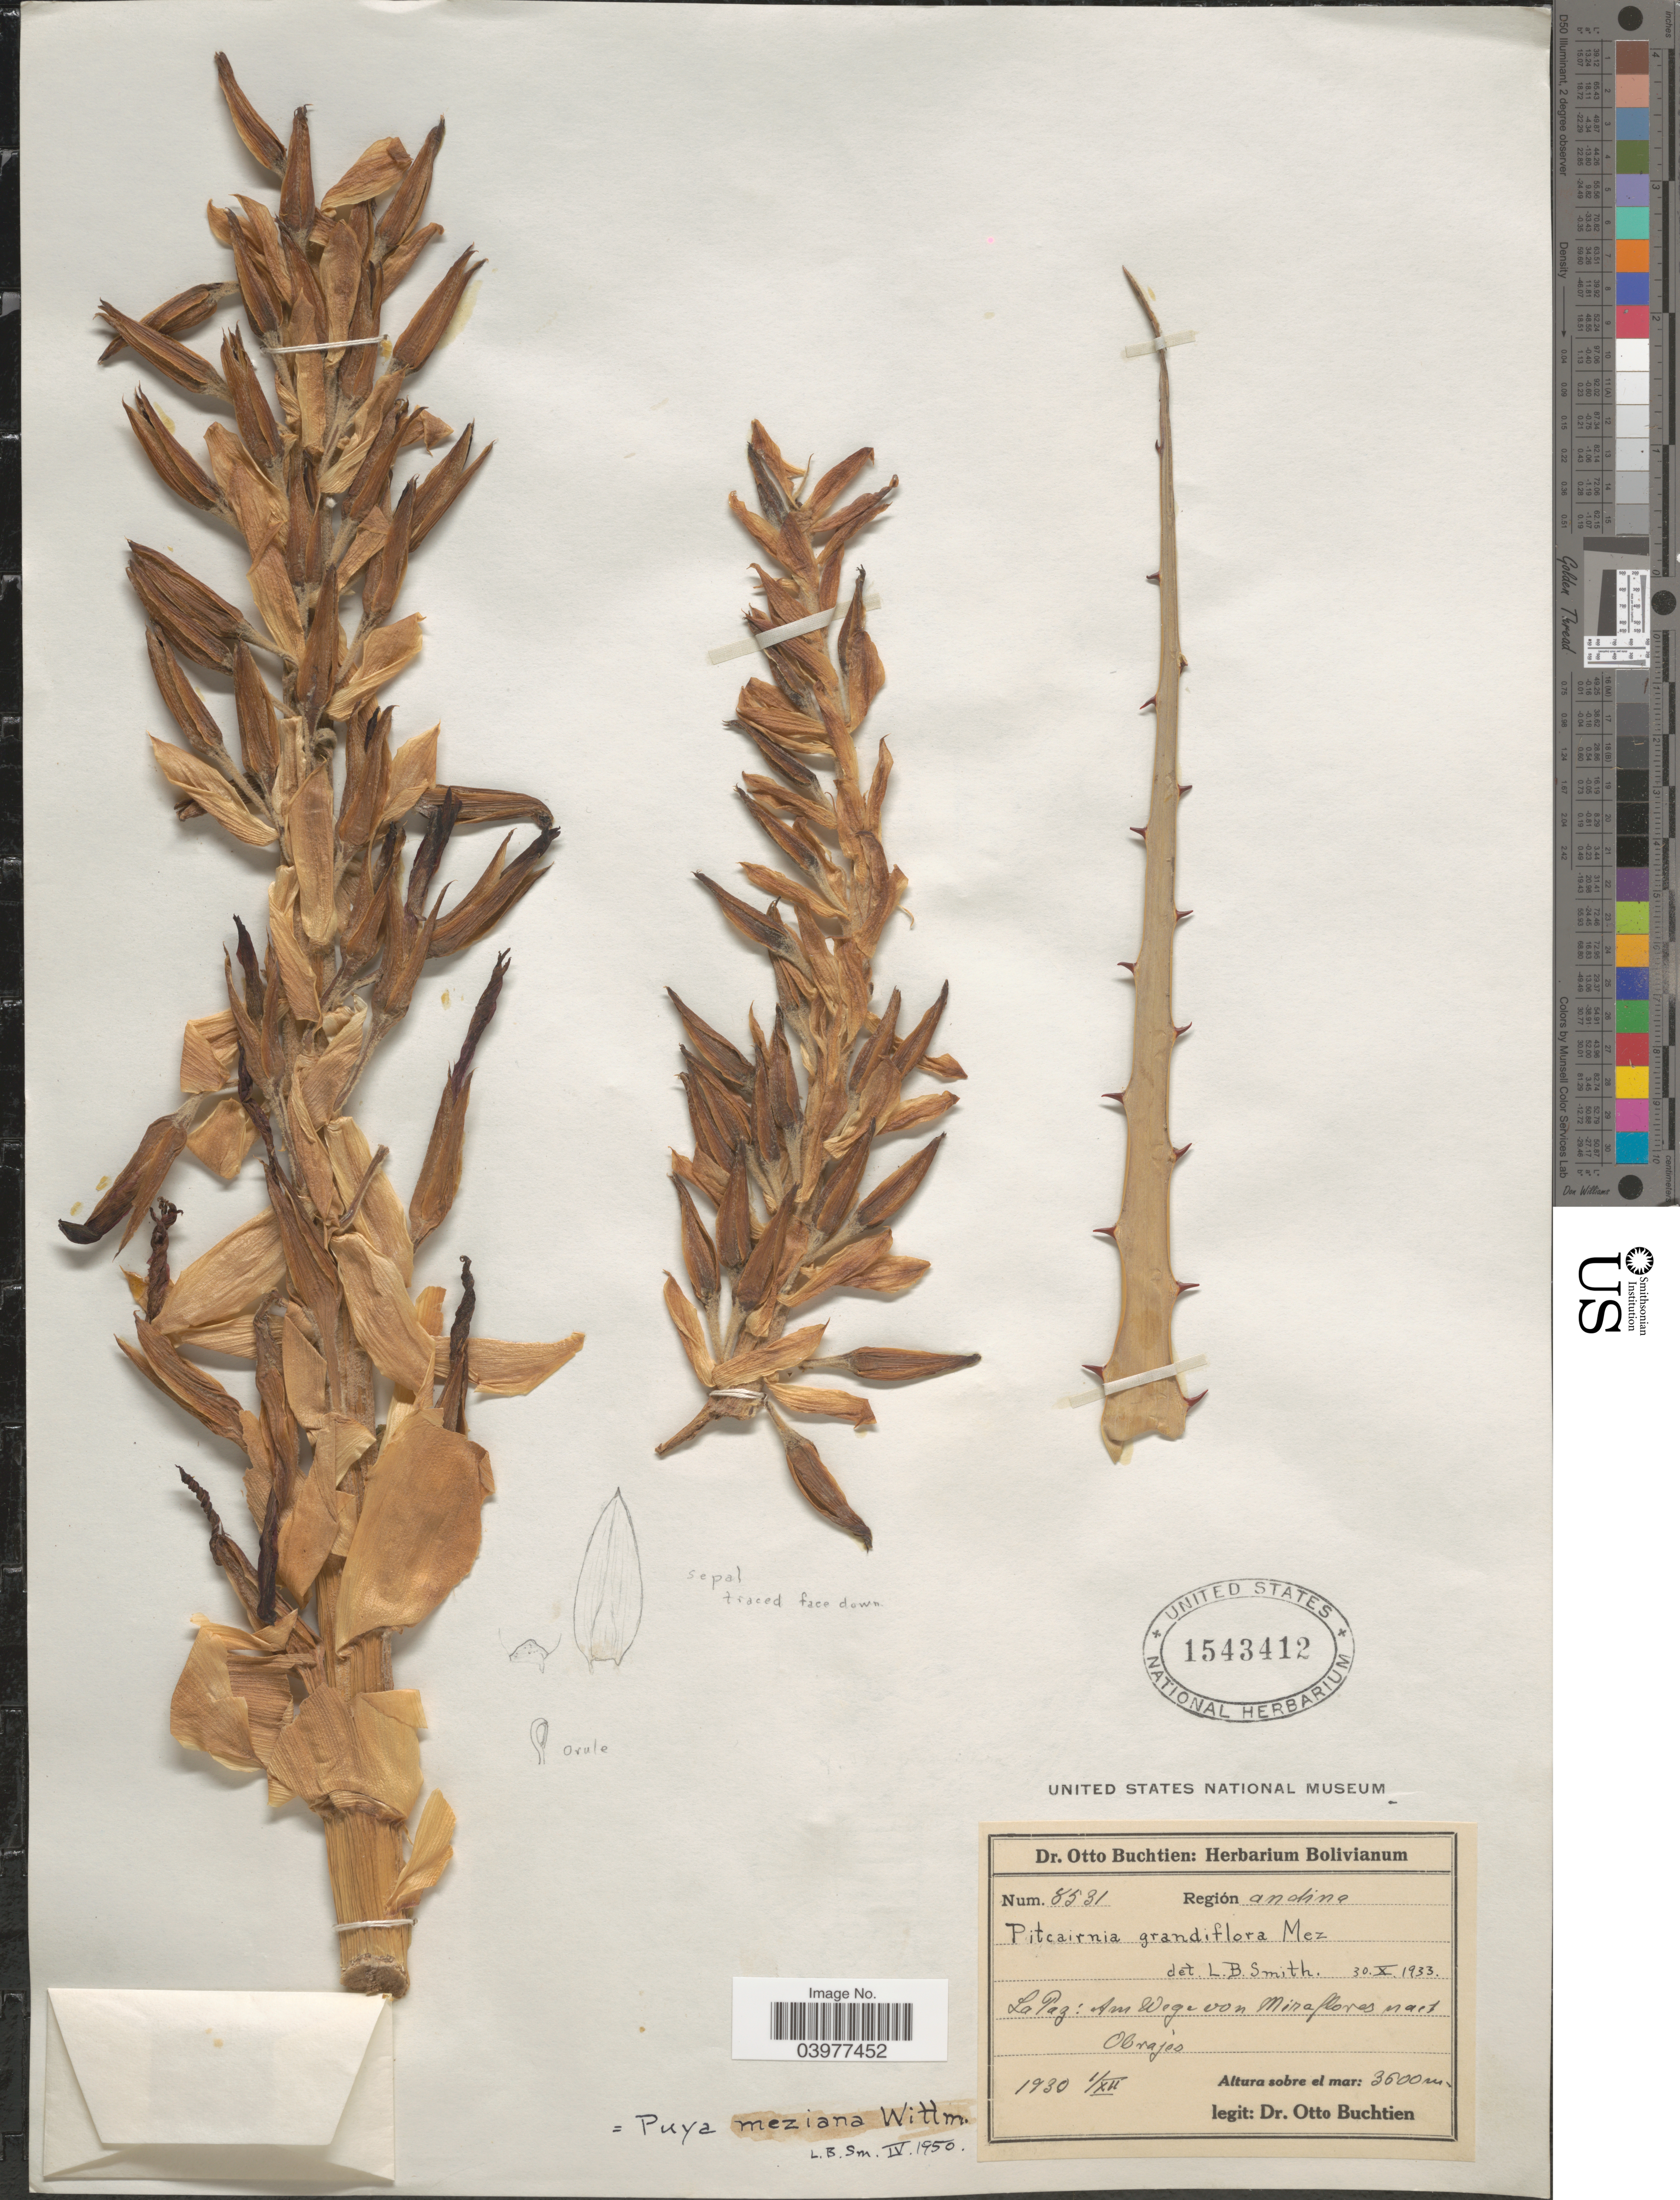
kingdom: Plantae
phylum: Tracheophyta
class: Liliopsida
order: Poales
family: Bromeliaceae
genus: Puya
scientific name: Puya meziana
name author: Wittm.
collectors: O. Buchtien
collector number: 8531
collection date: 1930-12-01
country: Bolivia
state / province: La Paz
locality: Región andina. Am Wege von Miraflores nact Obrajes.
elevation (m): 3600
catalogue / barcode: US 1543412